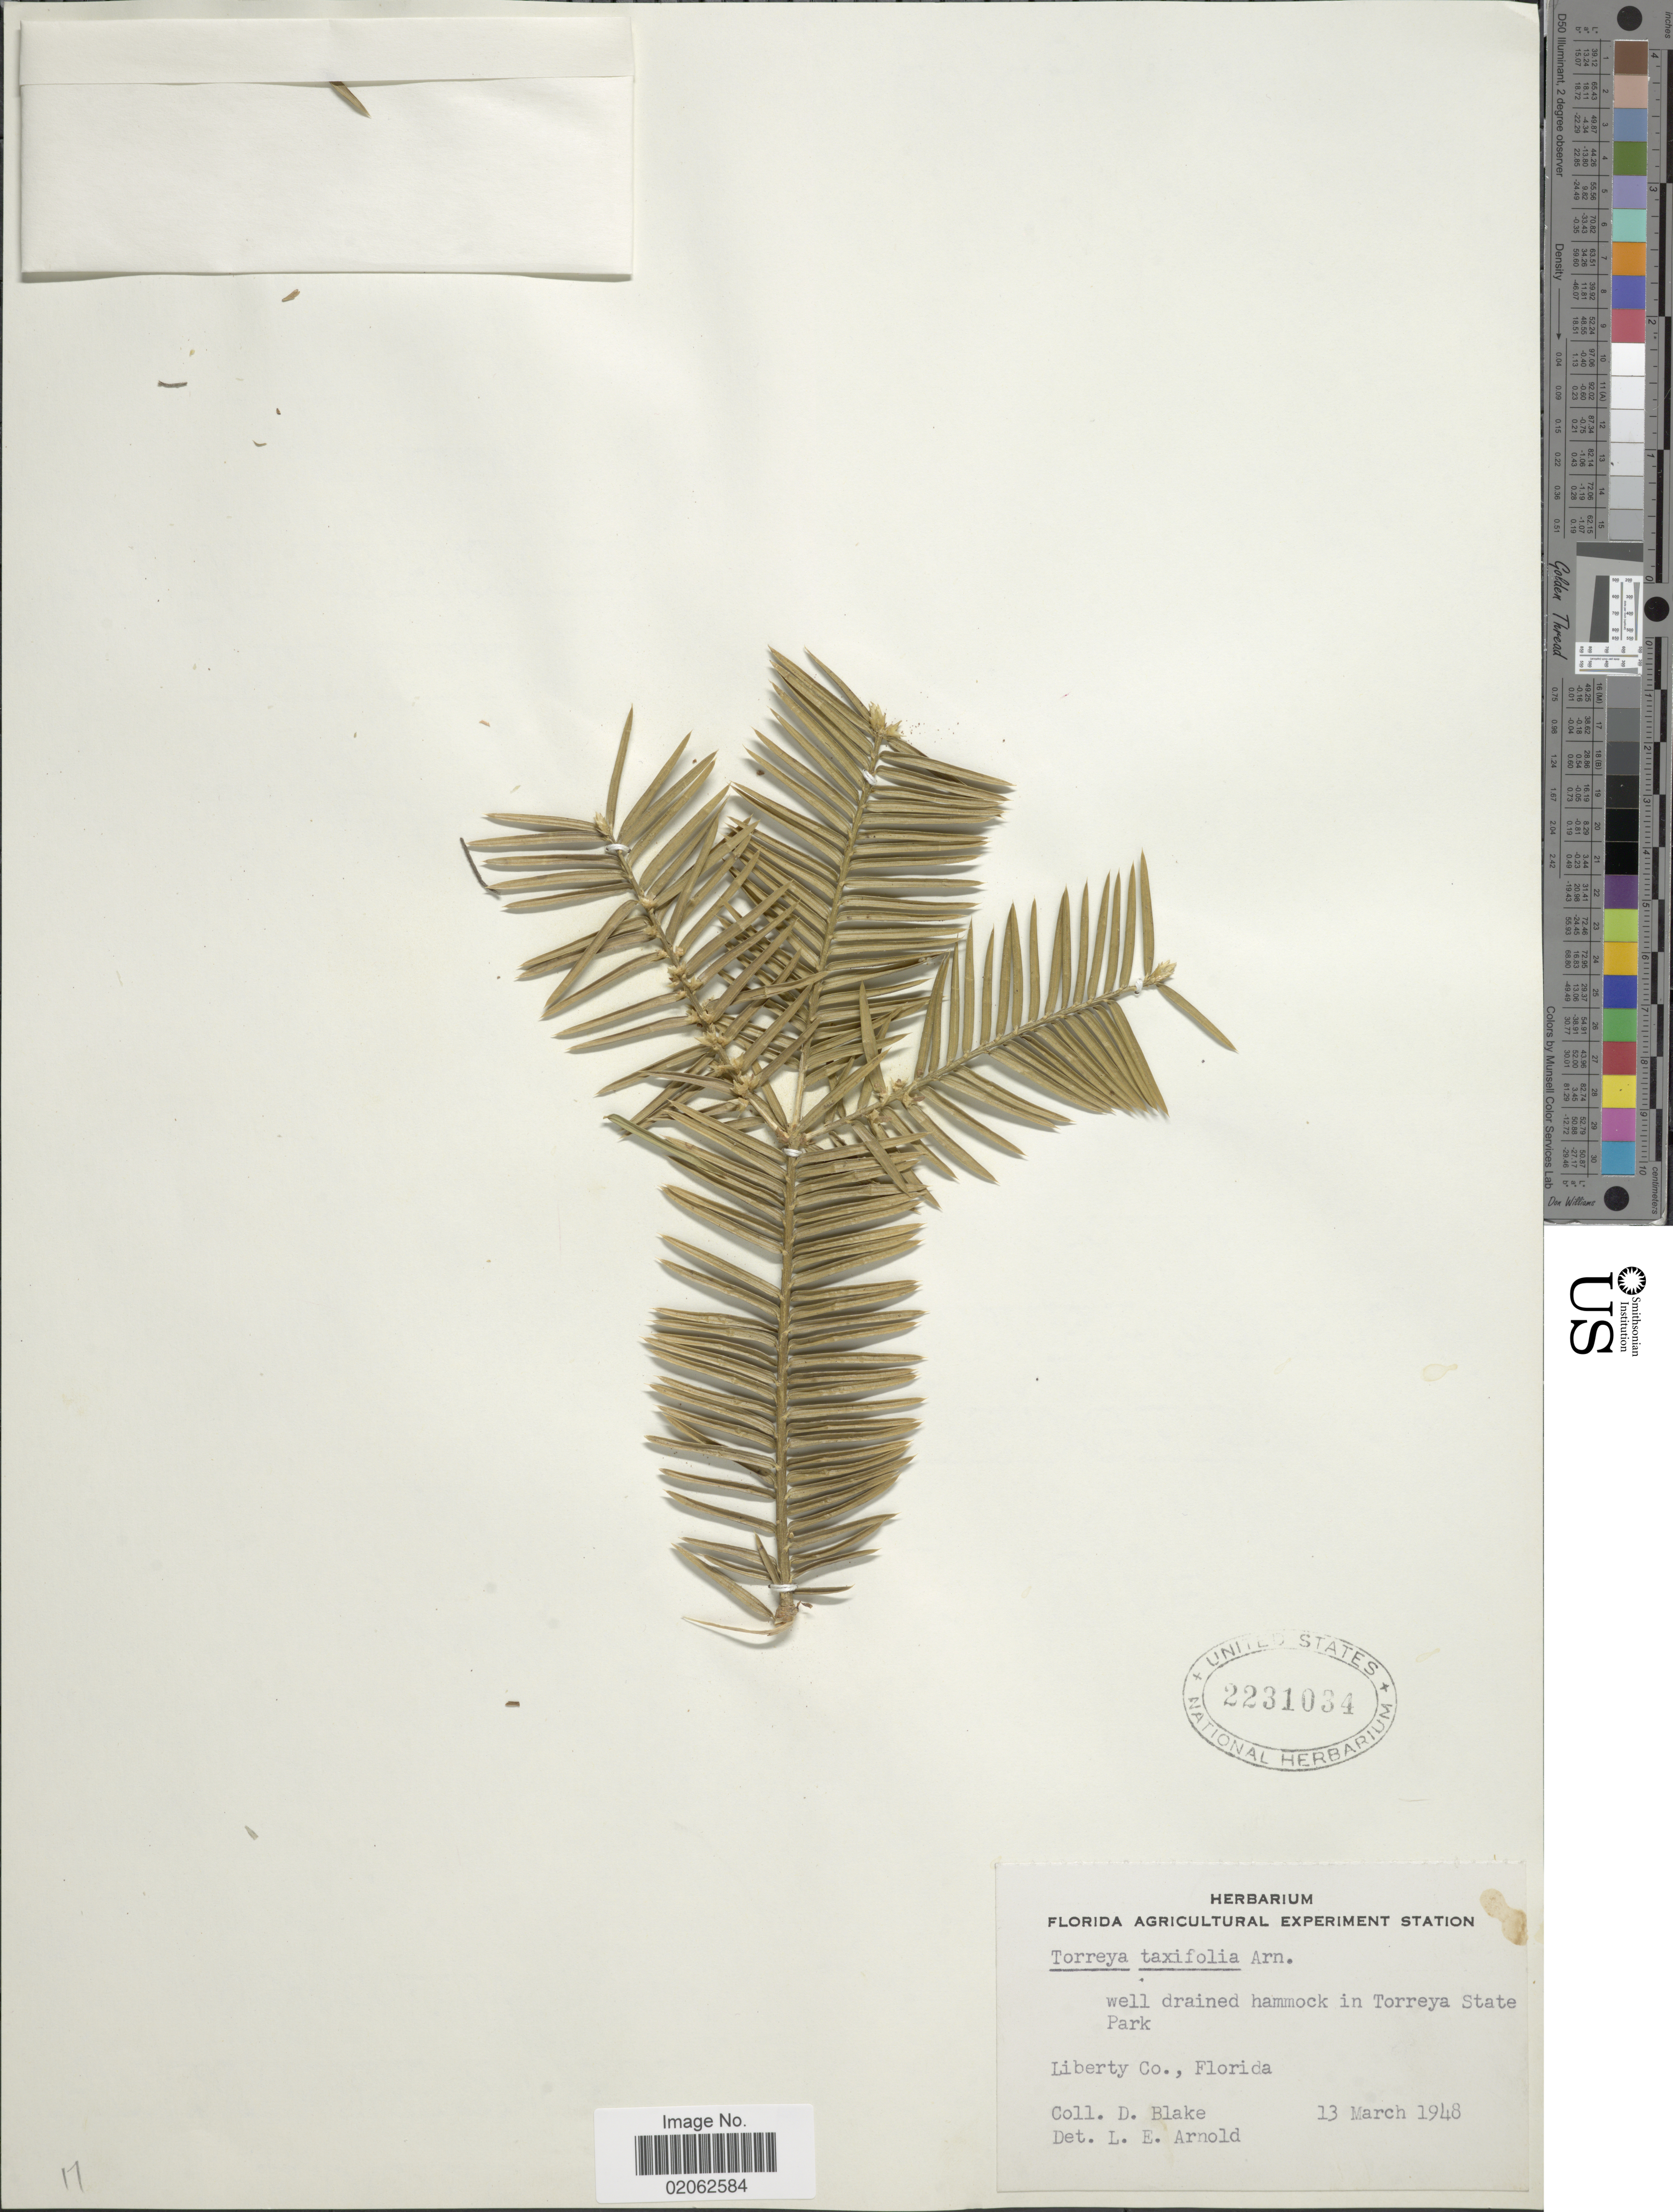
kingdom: Plantae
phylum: Tracheophyta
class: Pinopsida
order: Pinales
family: Taxaceae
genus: Torreya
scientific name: Torreya taxifolia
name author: Arn.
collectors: D. Blake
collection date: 1948-03-13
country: United States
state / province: Florida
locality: Liberty Co.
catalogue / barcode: US 2231034